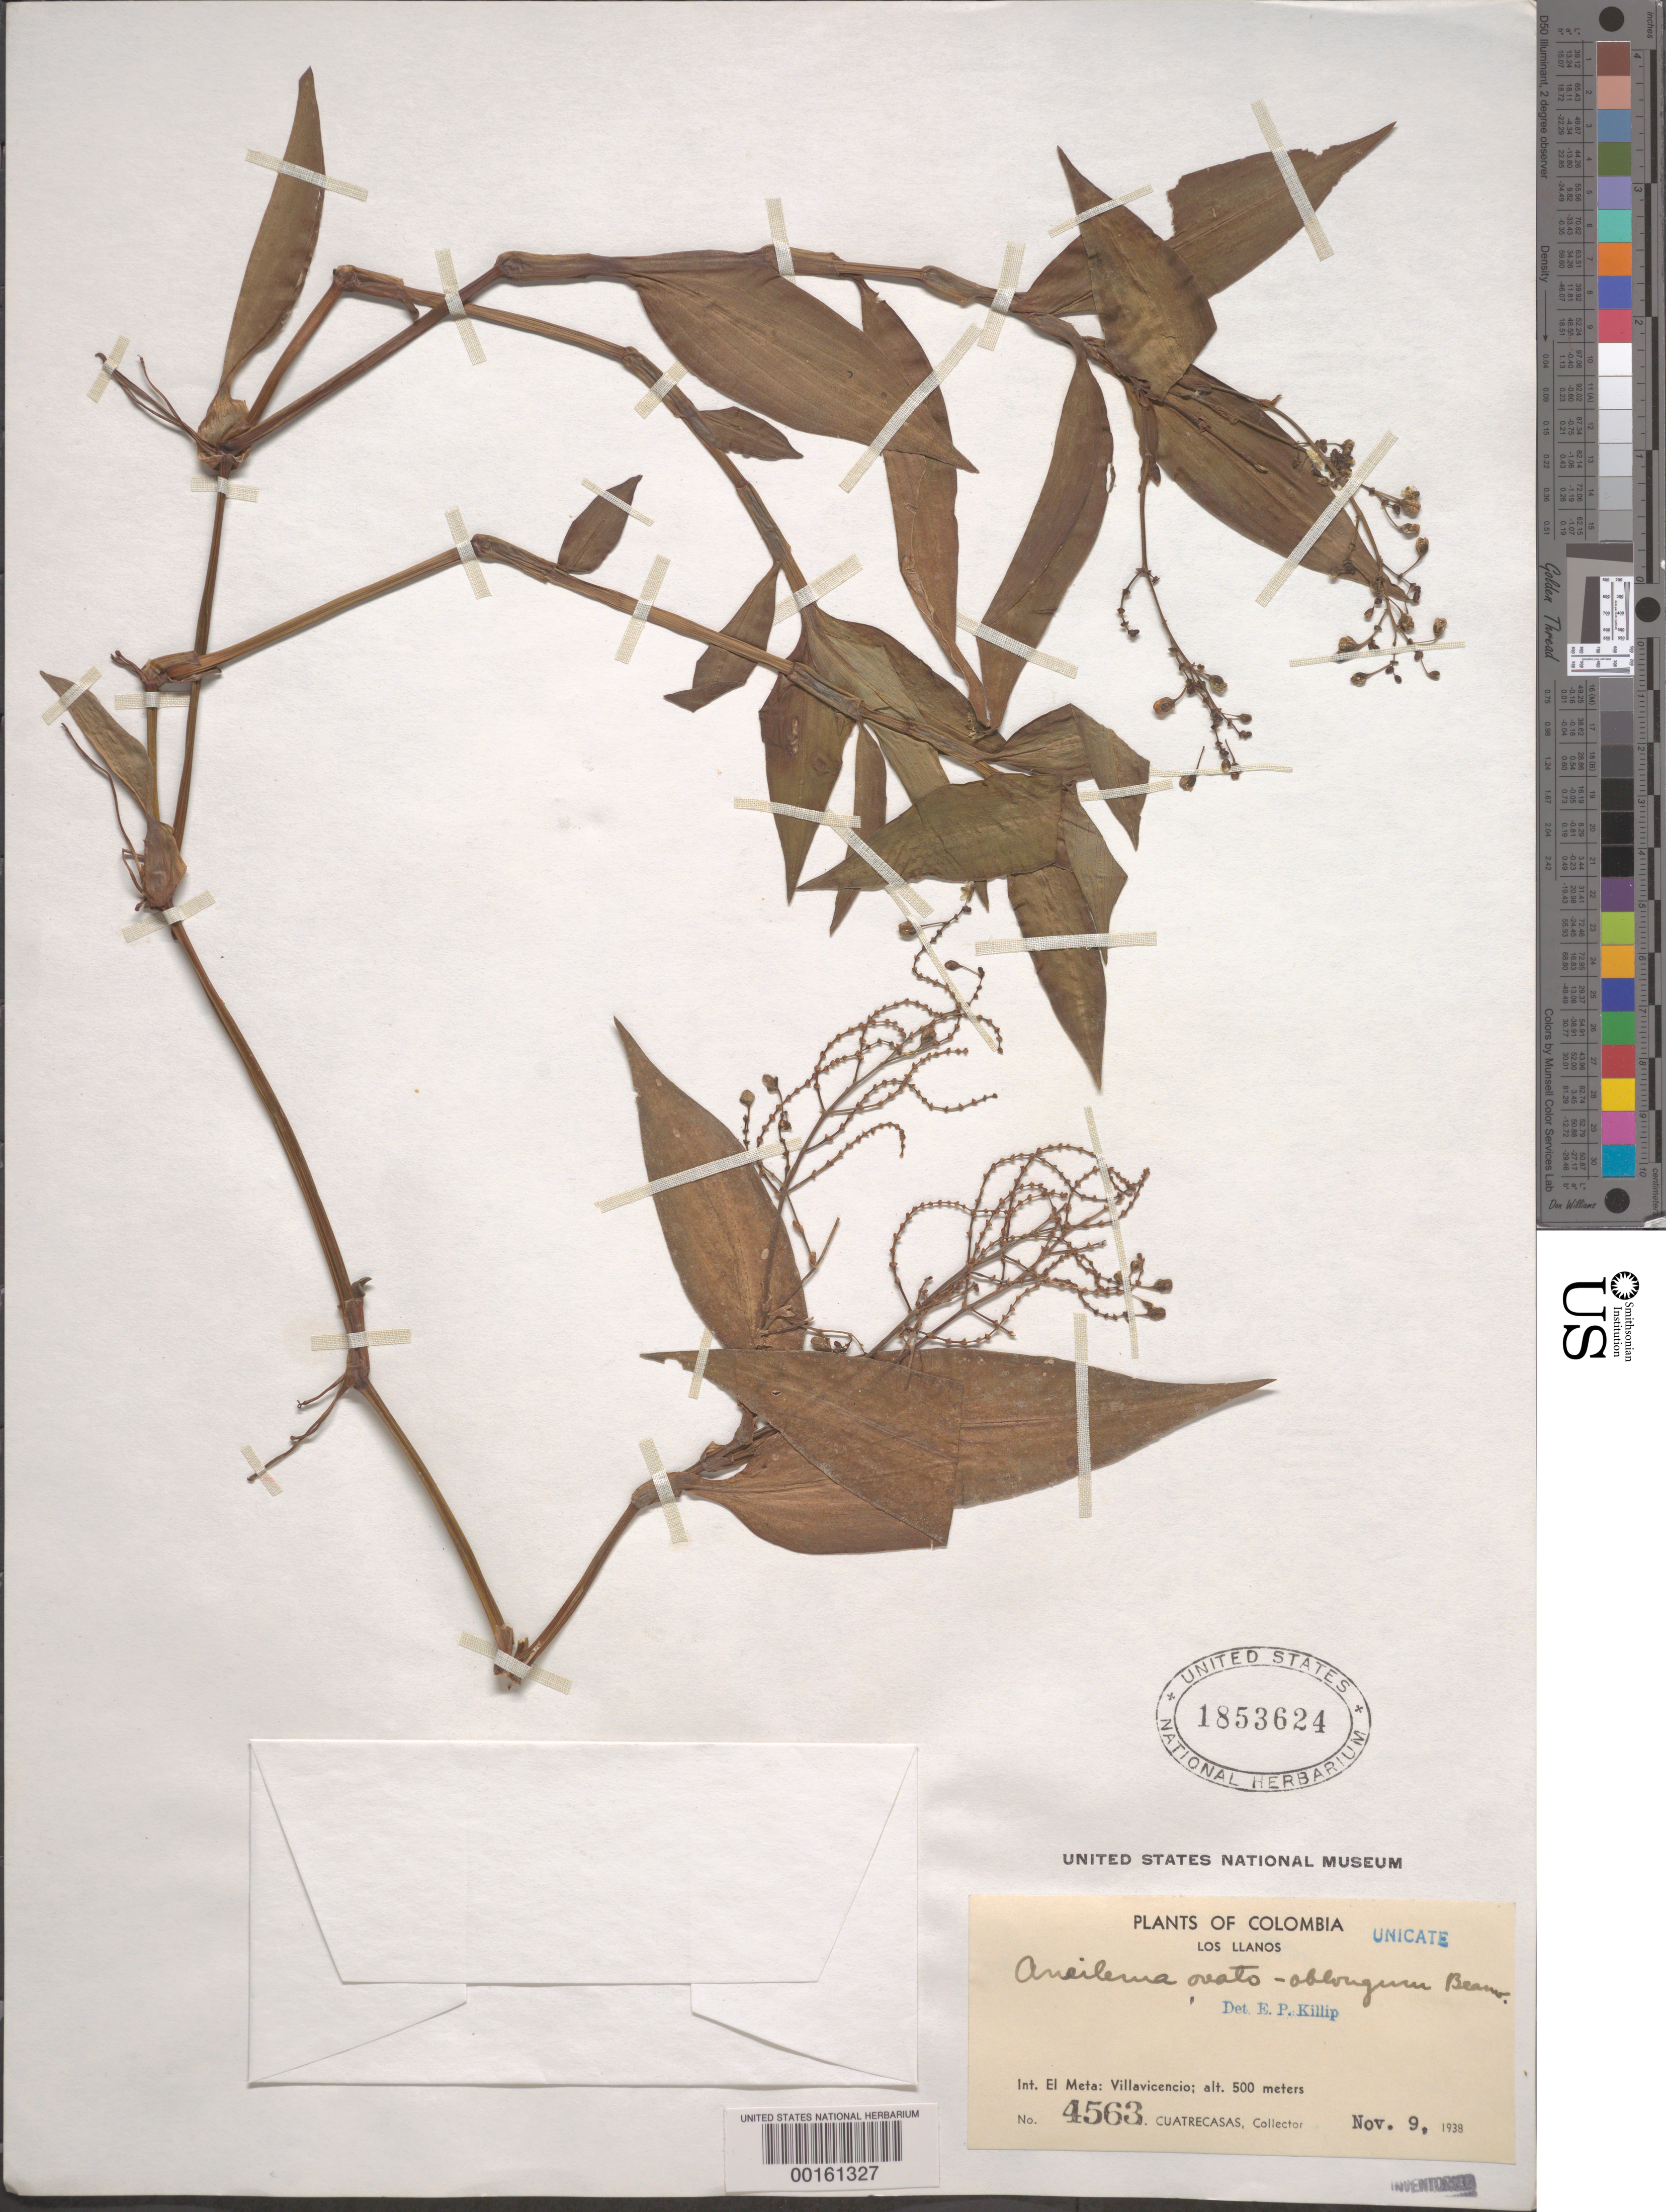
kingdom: Plantae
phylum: Tracheophyta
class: Liliopsida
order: Commelinales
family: Commelinaceae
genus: Aneilema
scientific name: Aneilema umbrosum subsp. ovato-oblongum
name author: (P. Beauv.) J.K. Morton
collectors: J. Cuatrecasas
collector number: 4563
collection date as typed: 09 Nov 1938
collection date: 1938-11-09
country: Colombia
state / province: Meta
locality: Villa Vicencia; los Llanos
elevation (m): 500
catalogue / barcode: US 1853624